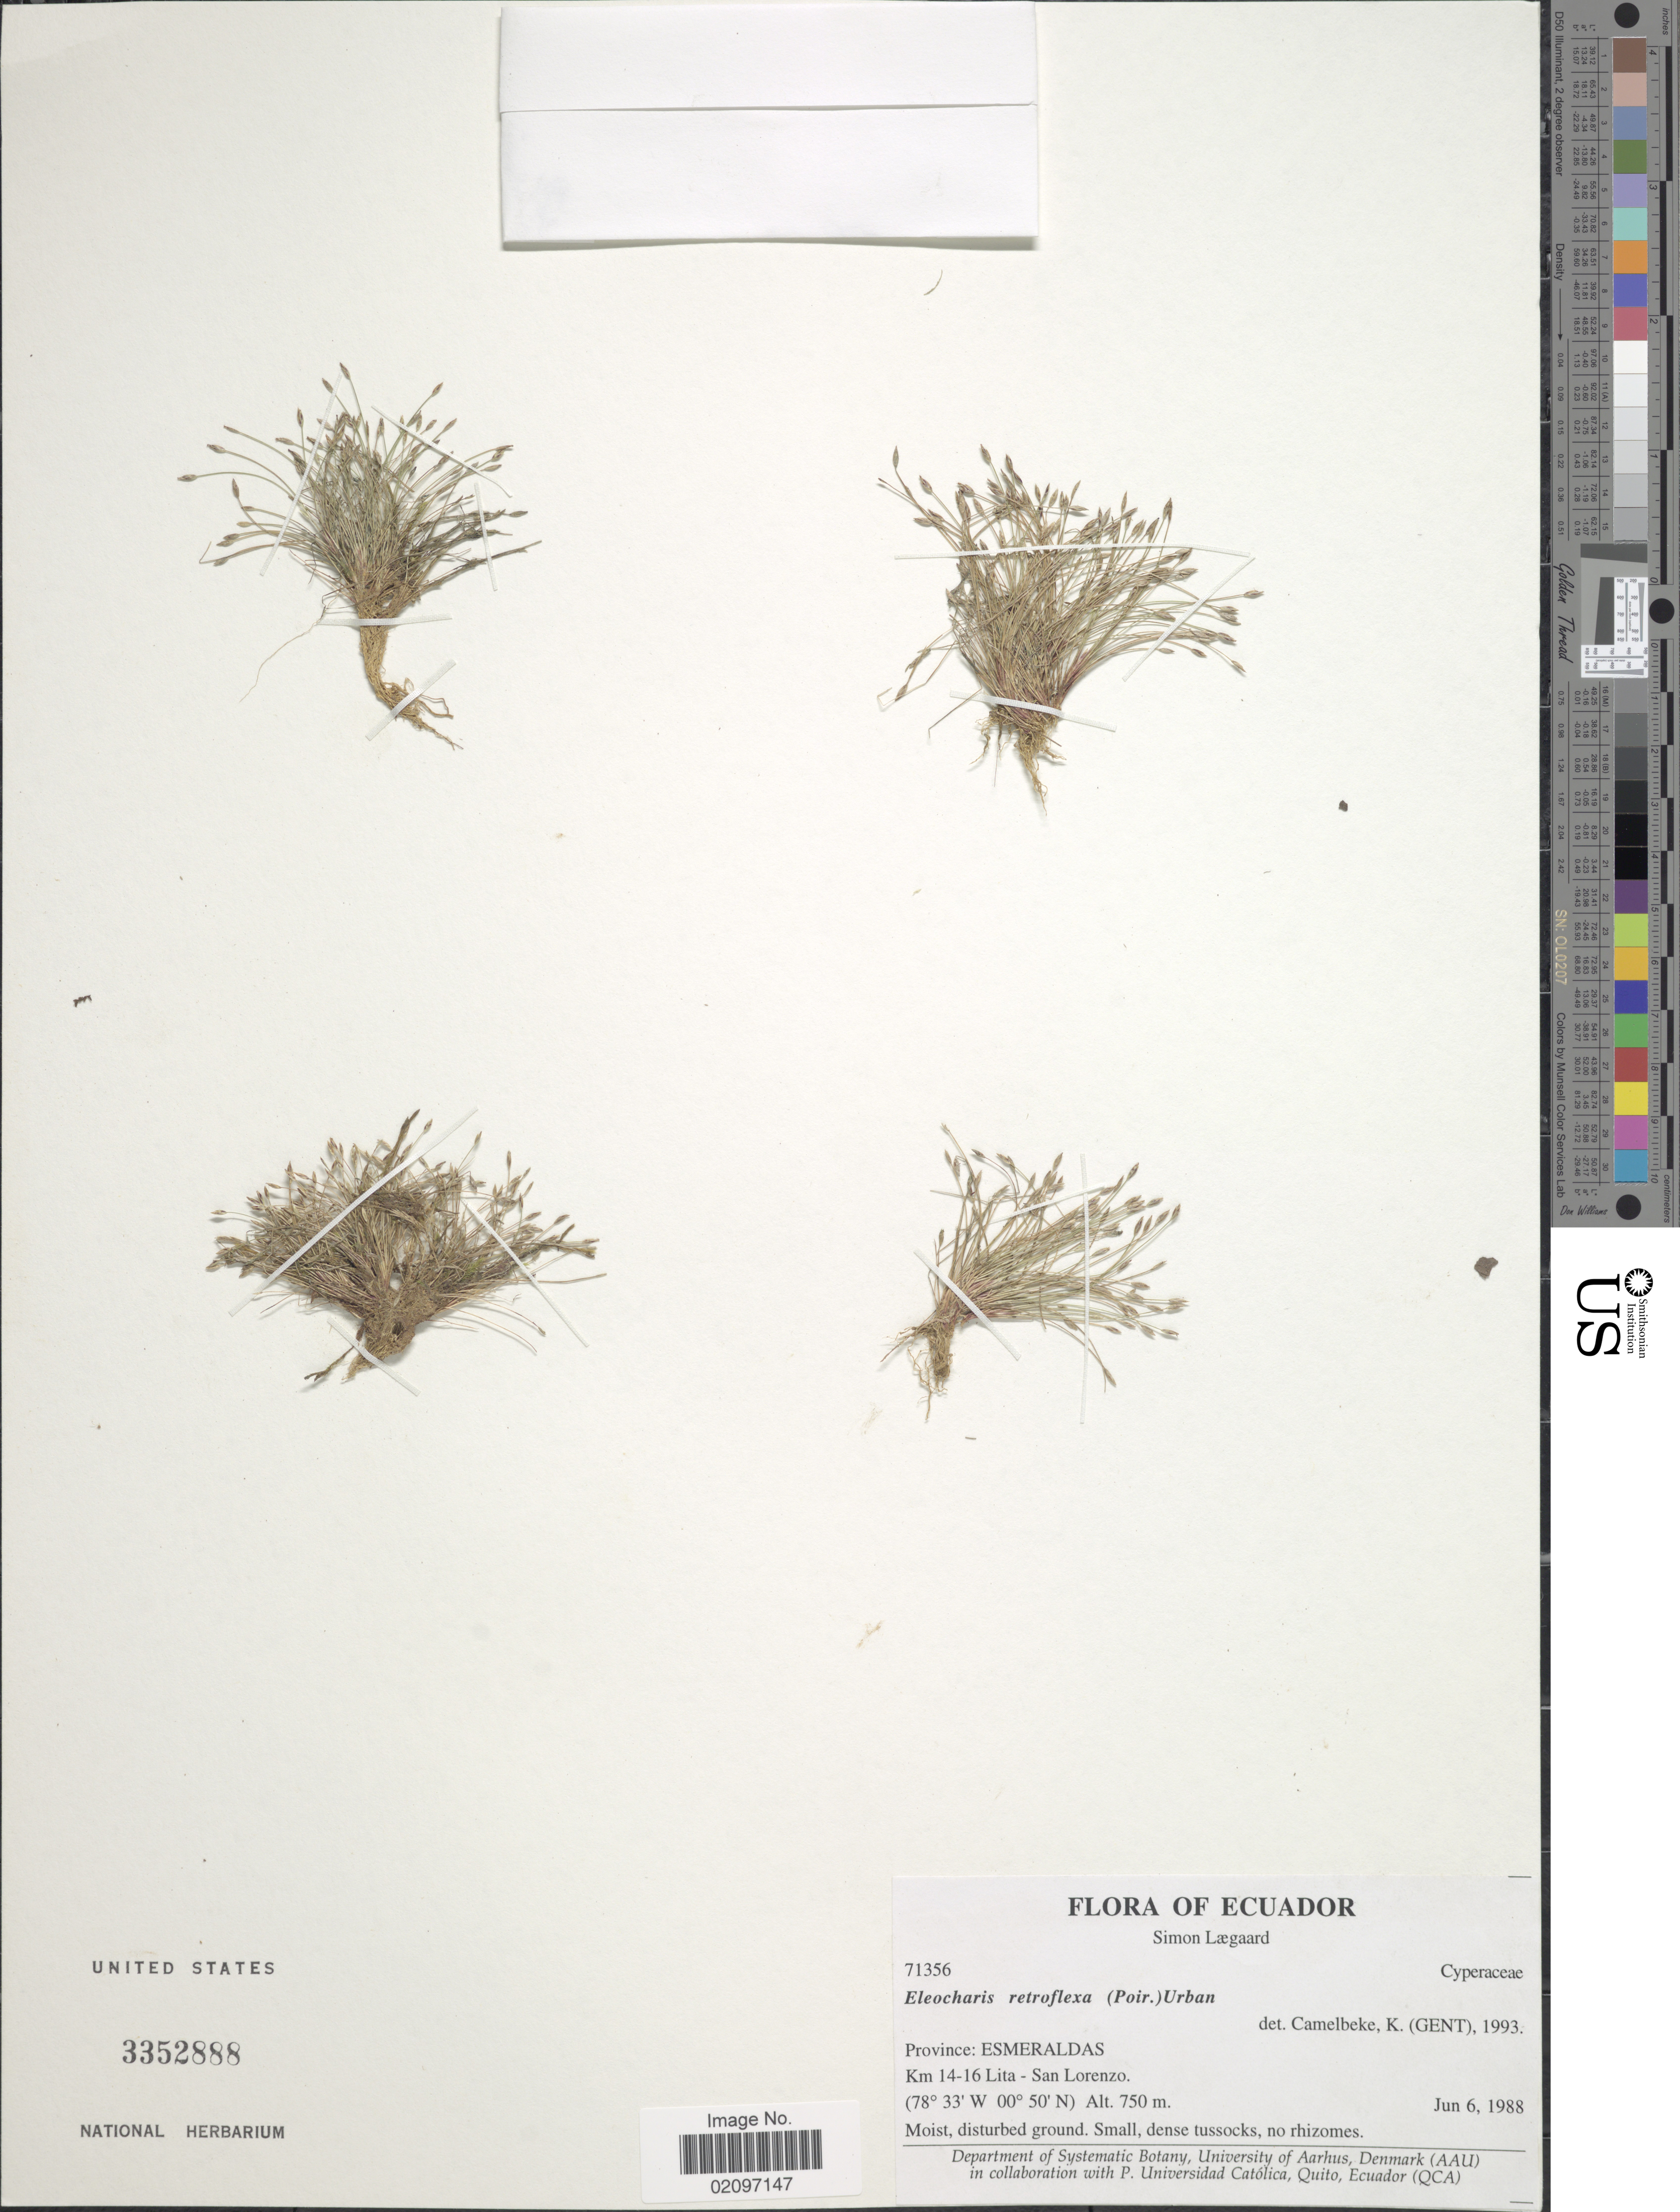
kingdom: Plantae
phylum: Tracheophyta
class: Liliopsida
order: Poales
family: Cyperaceae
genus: Eleocharis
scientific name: Eleocharis retroflexa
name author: (Poir.) Urb.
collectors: S. Lægaard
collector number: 71356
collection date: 1988-06-06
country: Ecuador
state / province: Esmeraldas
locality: Province: Esmeraldas, Km 14-16 Lita-San Lorenzo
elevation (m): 750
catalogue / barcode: US 3352888